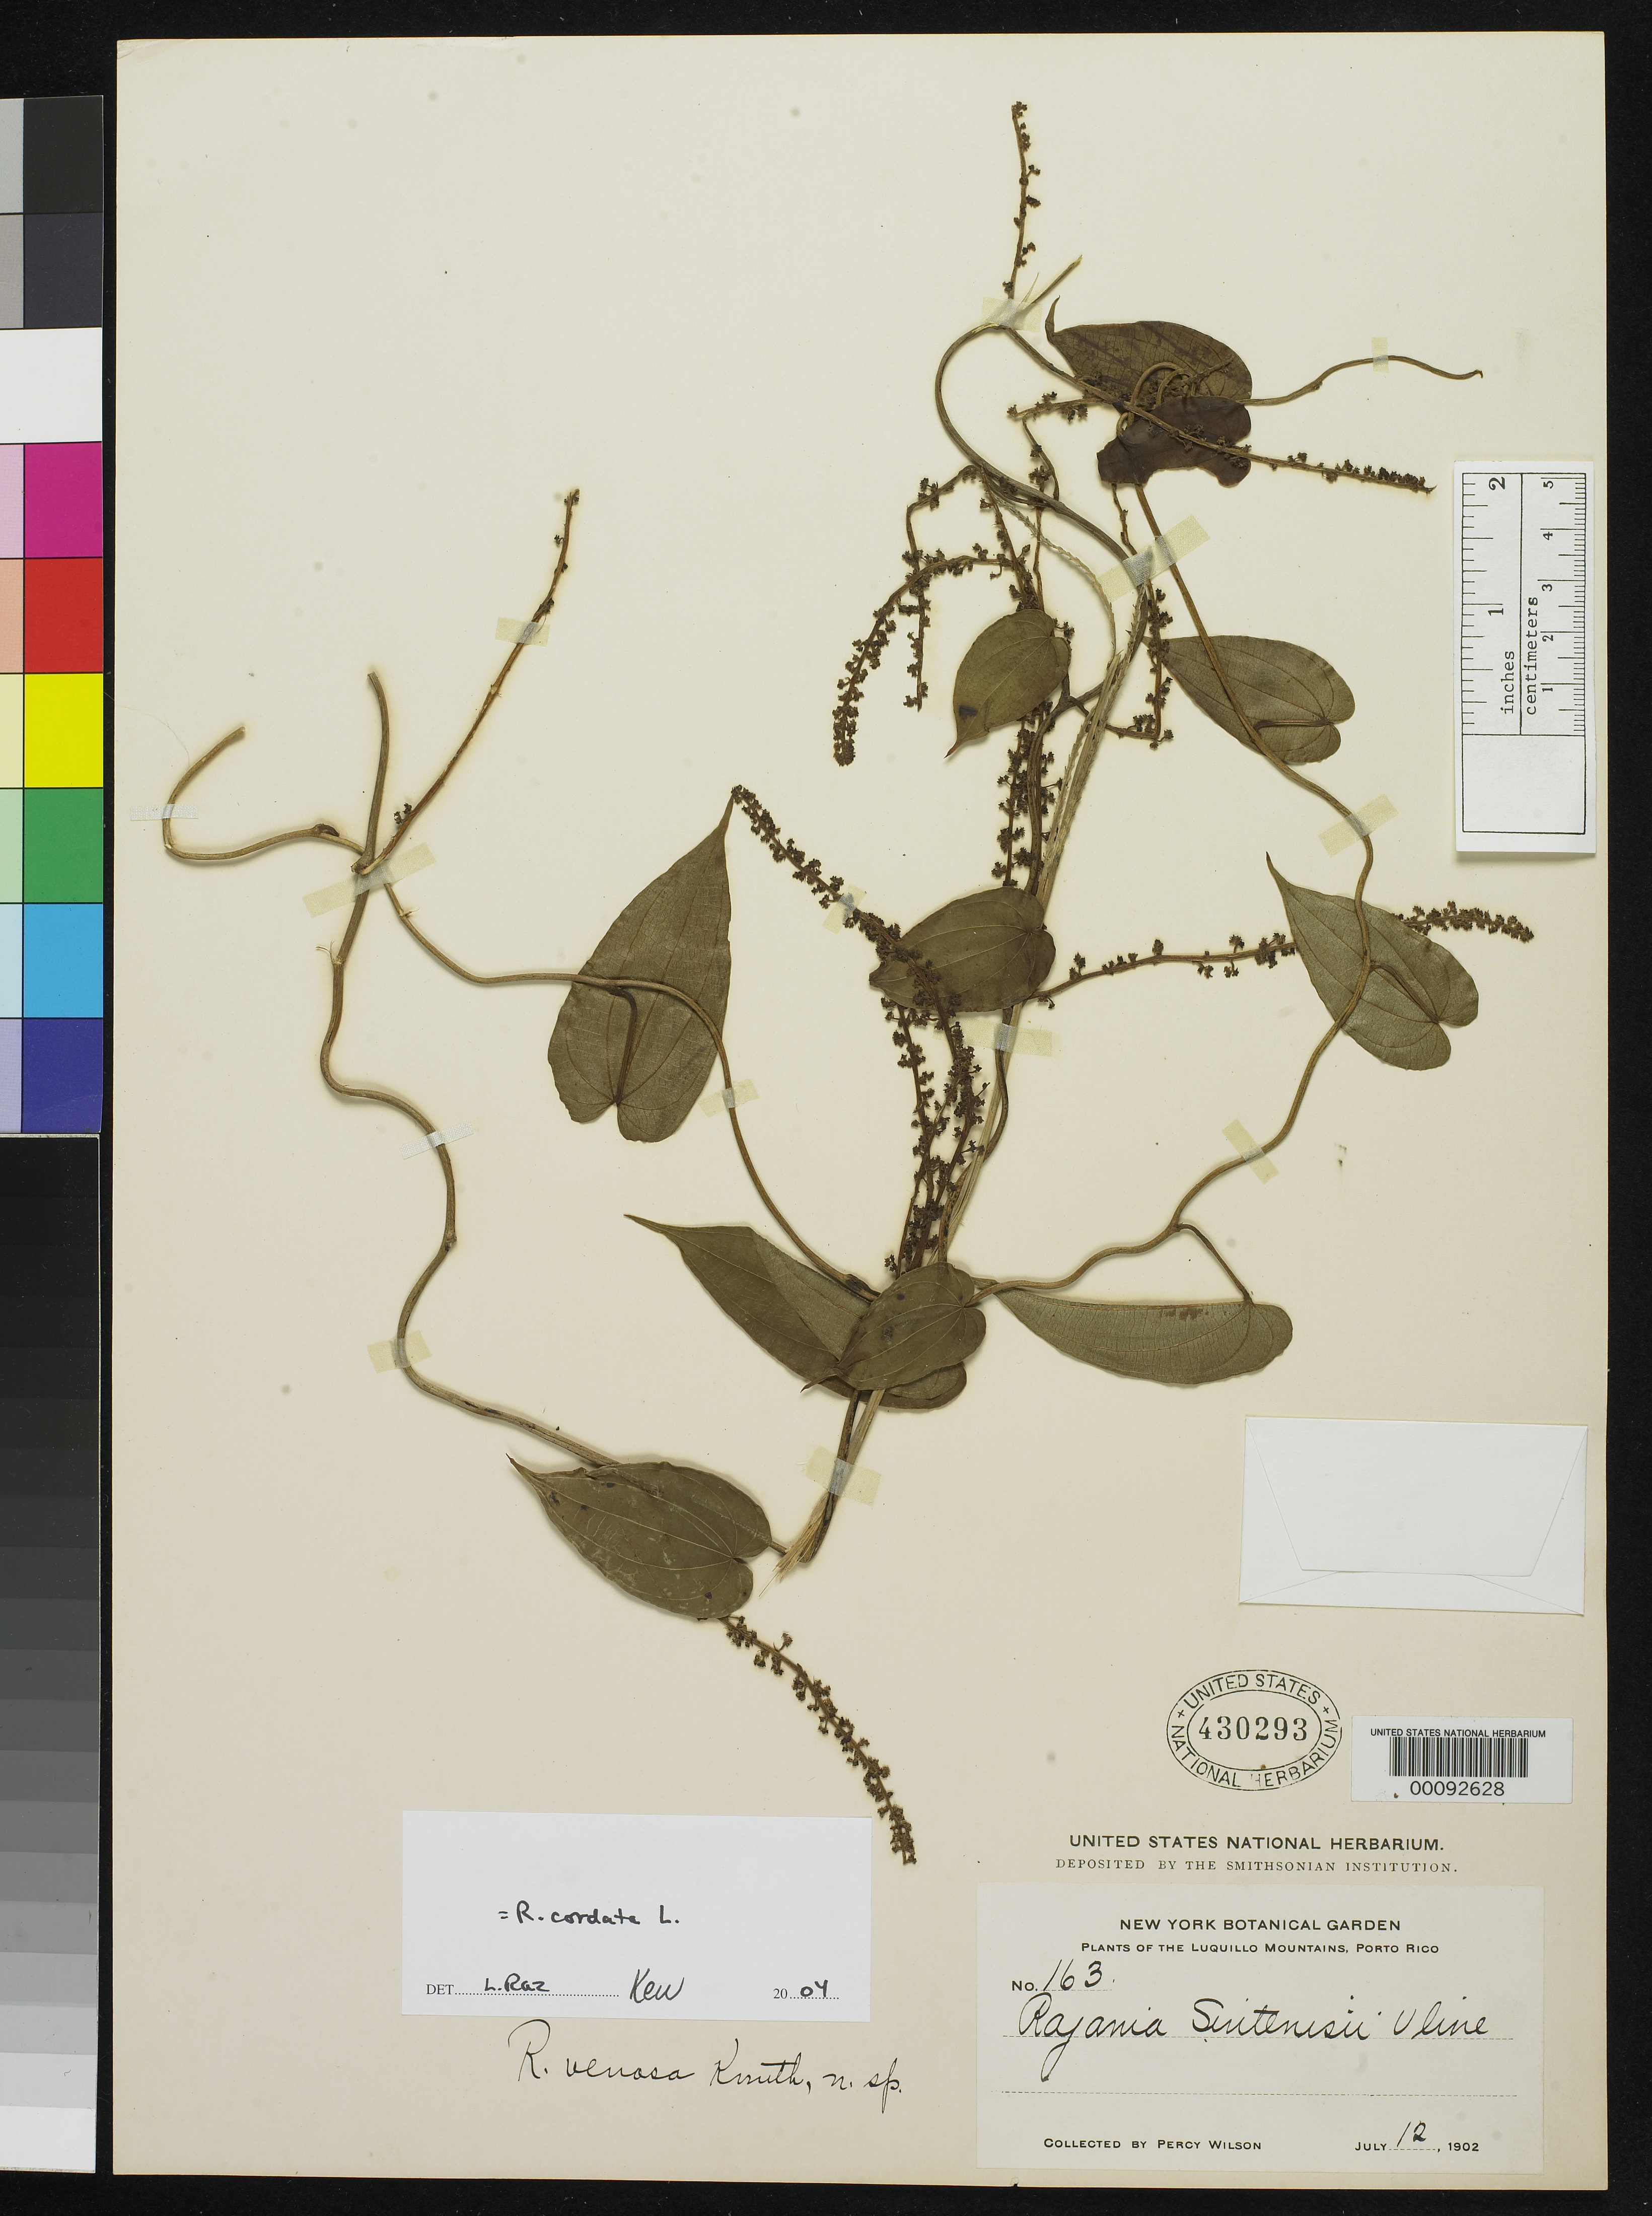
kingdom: Plantae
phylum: Tracheophyta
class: Liliopsida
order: Dioscoreales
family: Dioscoreaceae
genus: Rajania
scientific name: Rajania venosa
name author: R. Knuth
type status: Isotype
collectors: P. Wilson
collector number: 163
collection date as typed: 12 Jul 1902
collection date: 1902-07-12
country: Puerto Rico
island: Greater Antilles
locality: Luquillo Mts.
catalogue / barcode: US 430293